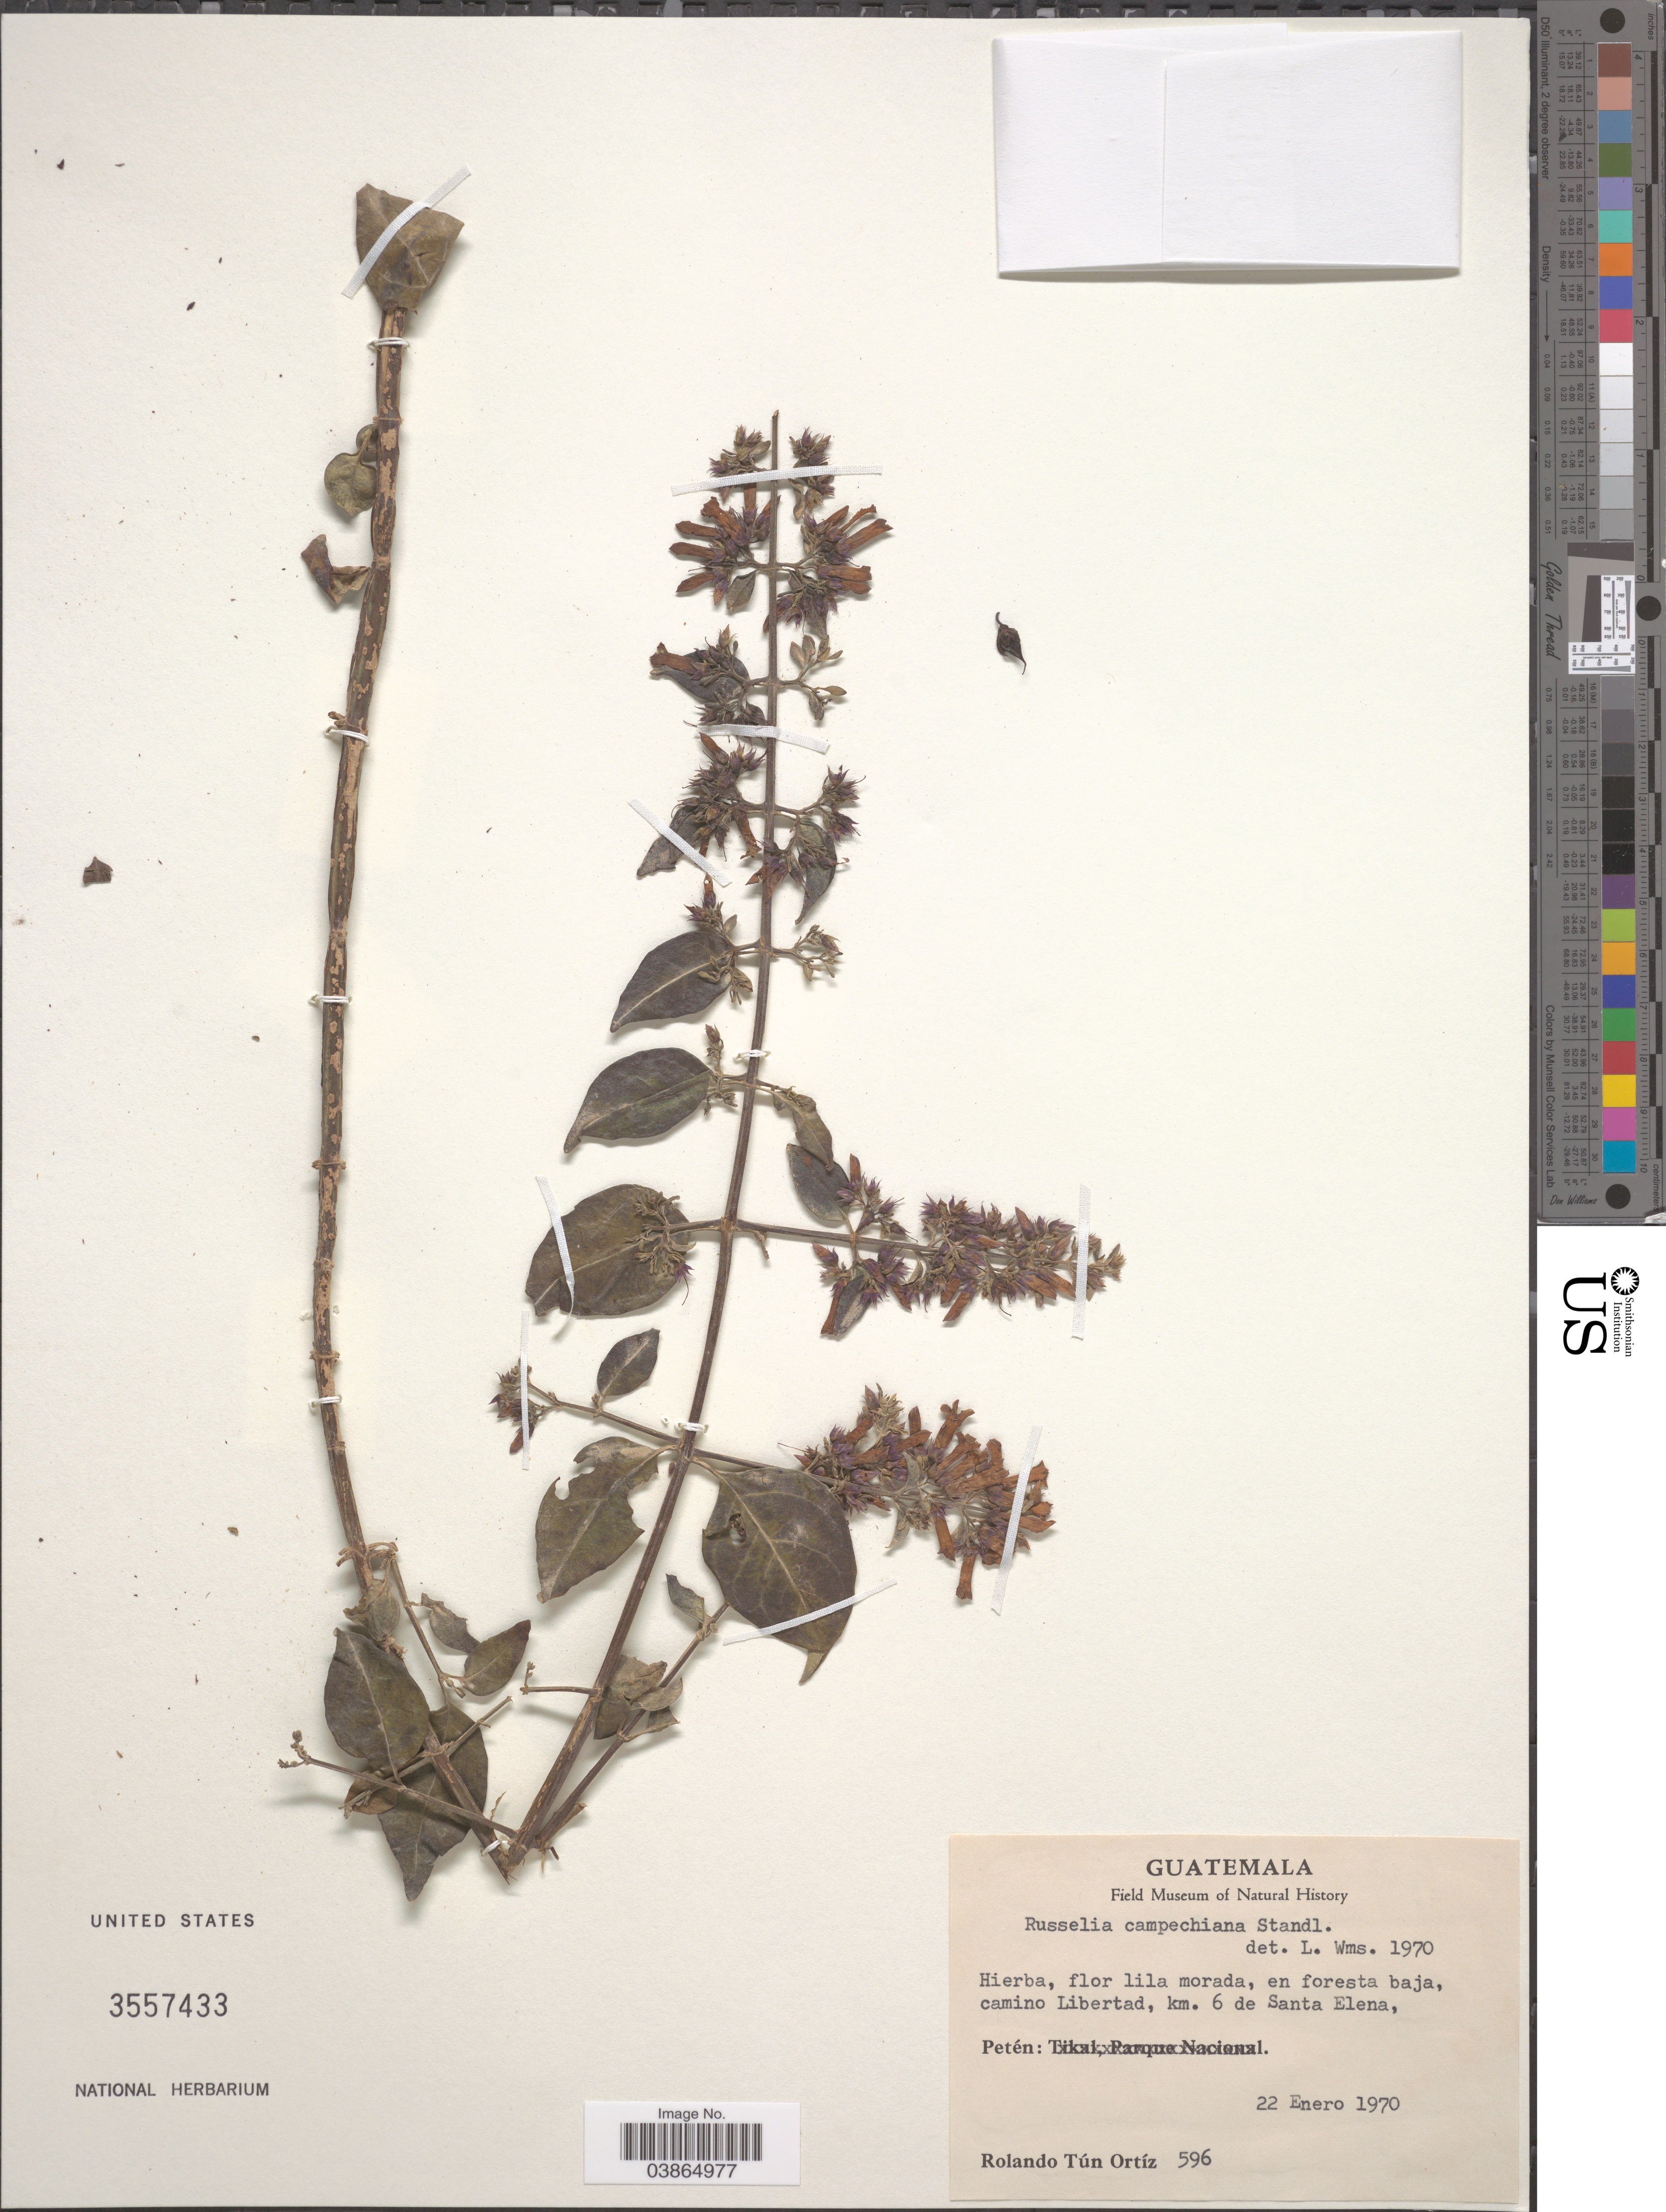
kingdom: Plantae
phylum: Tracheophyta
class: Magnoliopsida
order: Lamiales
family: Plantaginaceae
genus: Russelia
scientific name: Russelia campechiana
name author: Standl.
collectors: R. Tún Ortíz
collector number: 596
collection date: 1970-01-22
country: Guatemala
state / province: El Peten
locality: Camino Libertad, km. 6 de Santa Elena.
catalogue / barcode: US 3557433